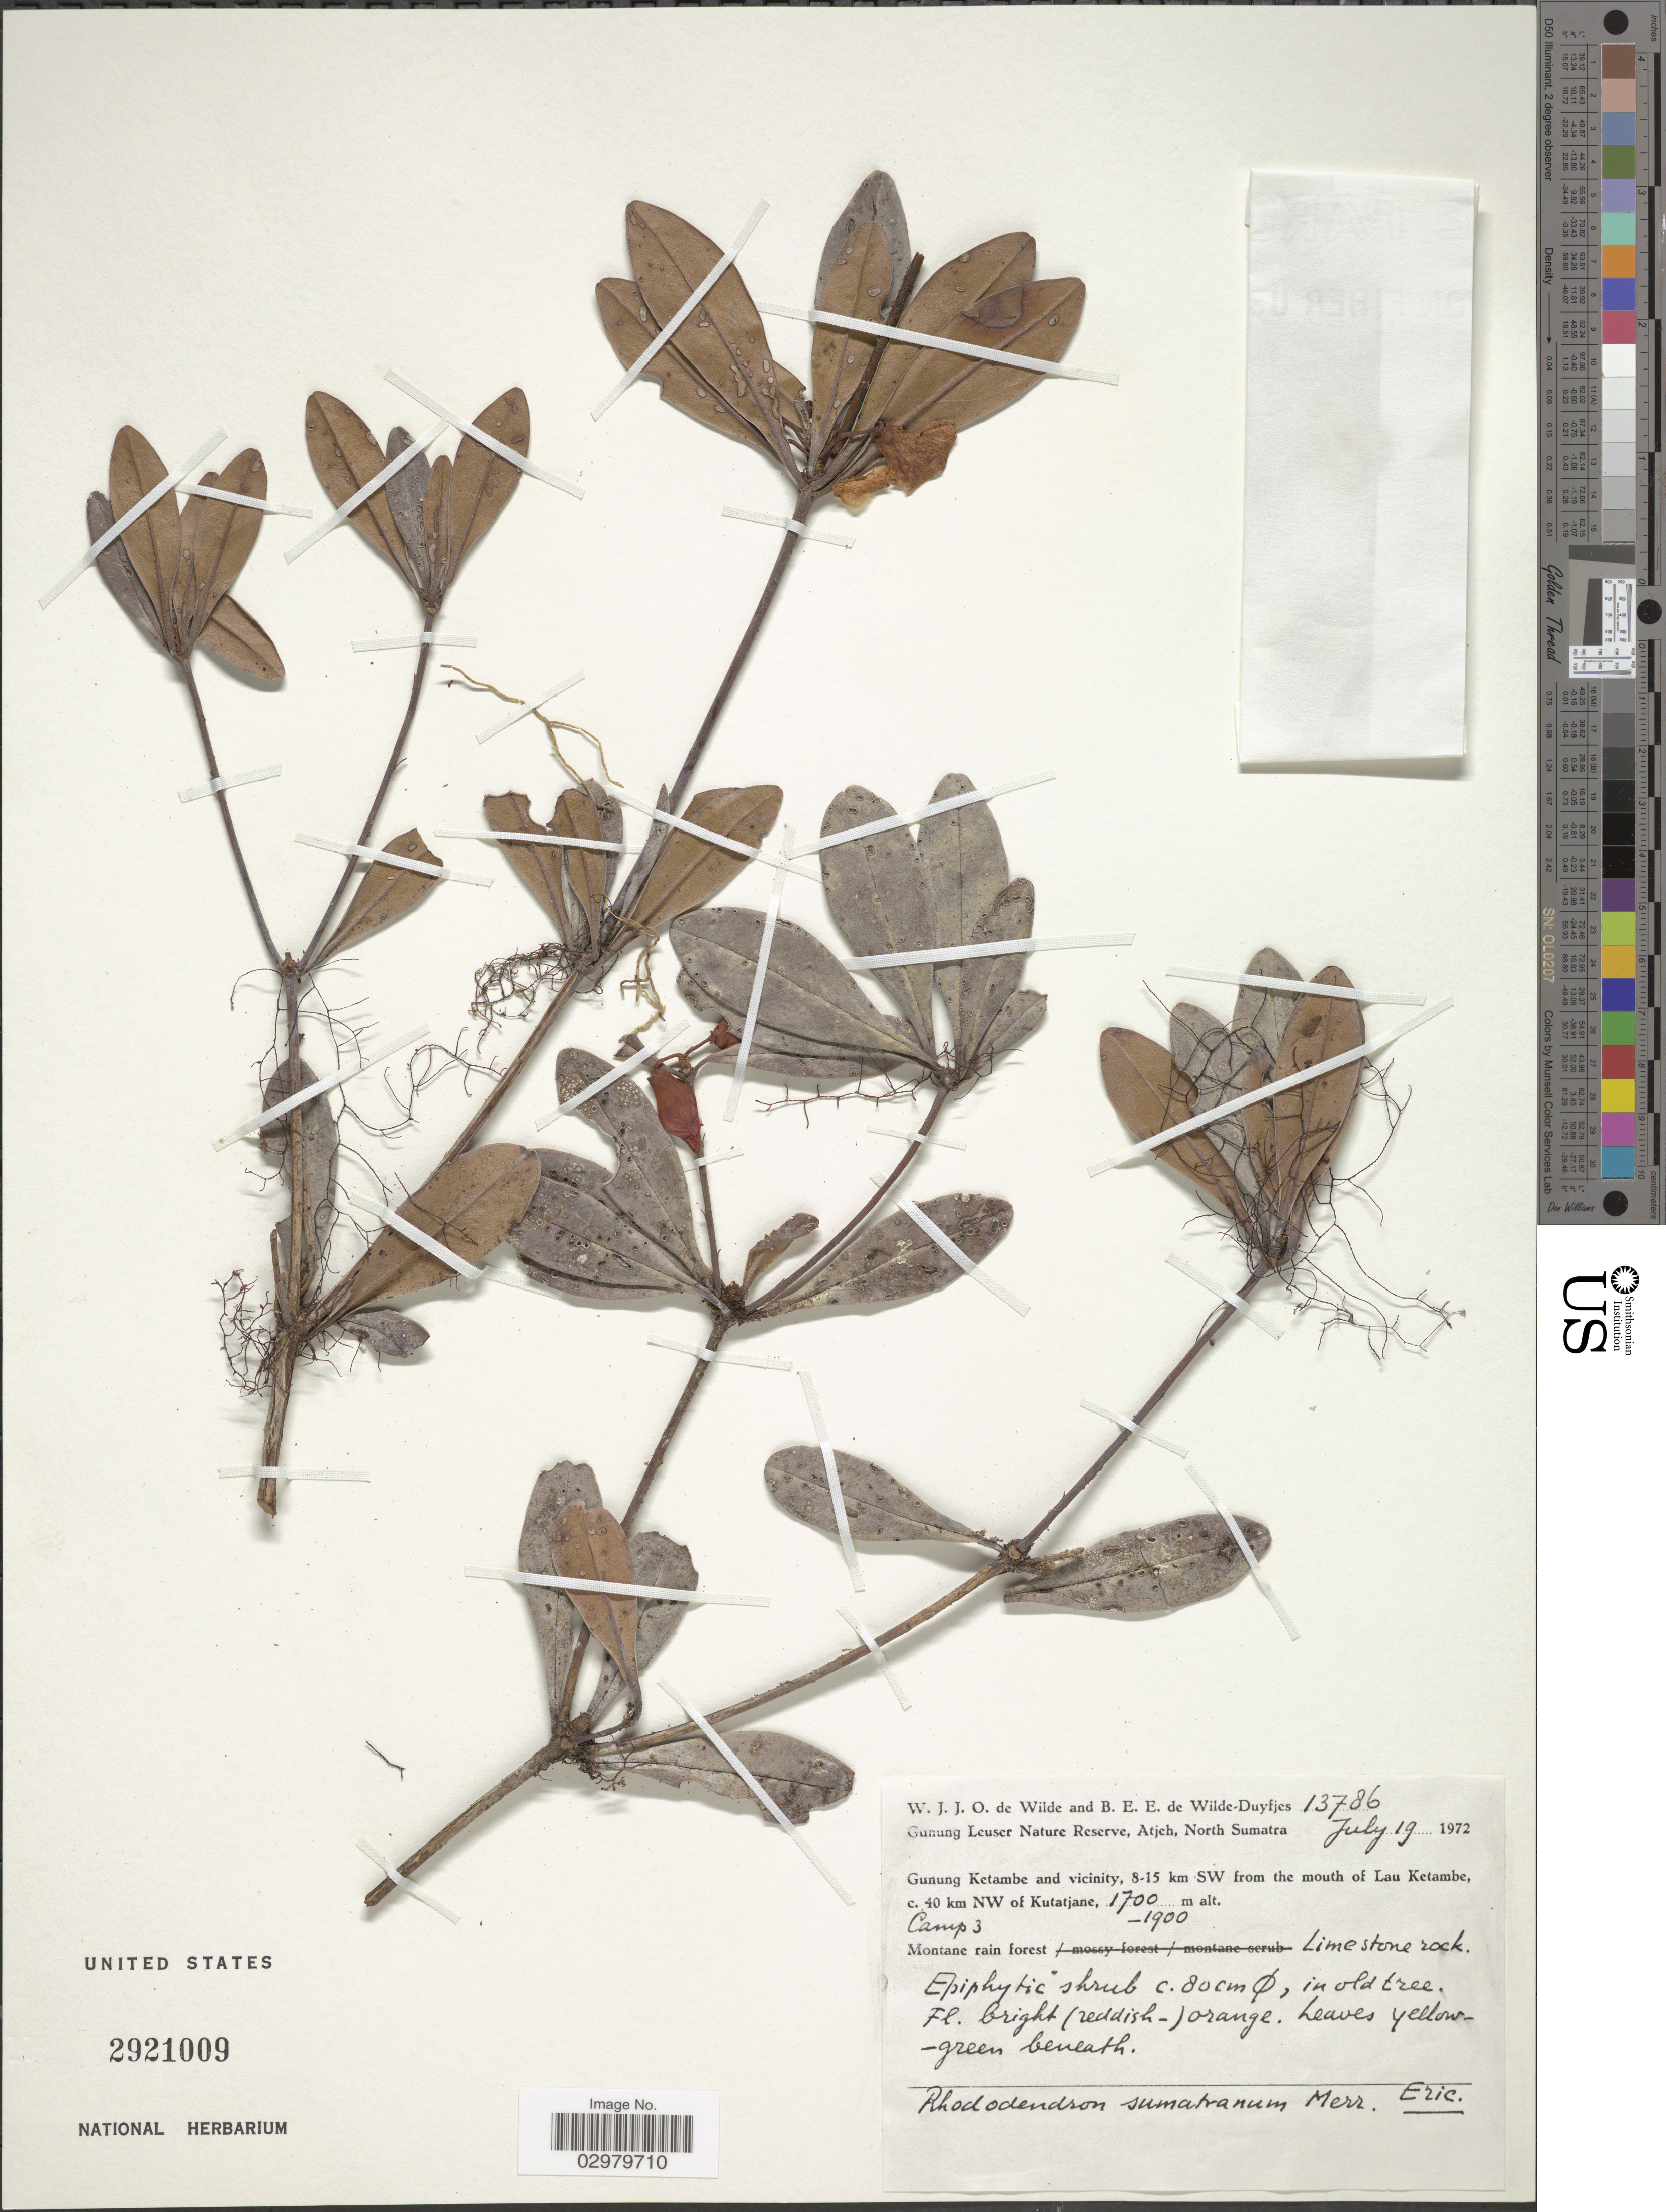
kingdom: Plantae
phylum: Tracheophyta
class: Magnoliopsida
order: Ericales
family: Ericaceae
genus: Rhododendron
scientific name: Rhododendron sumatranum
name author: Merr.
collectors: W. J. de Wilde & B. E. de Wilde-Duyfjes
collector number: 13786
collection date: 1972-07-19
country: Indonesia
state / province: Sumatra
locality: Gunung Leuser Nature Reserve, Atjeh, North Sumatra. Gunung Ketambe and vicinity, 8-15 km SW from the mouth of Lau Ketambe, c. 40 km NW of Kutatjane. Camp 3.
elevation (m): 1700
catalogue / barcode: US 2921009